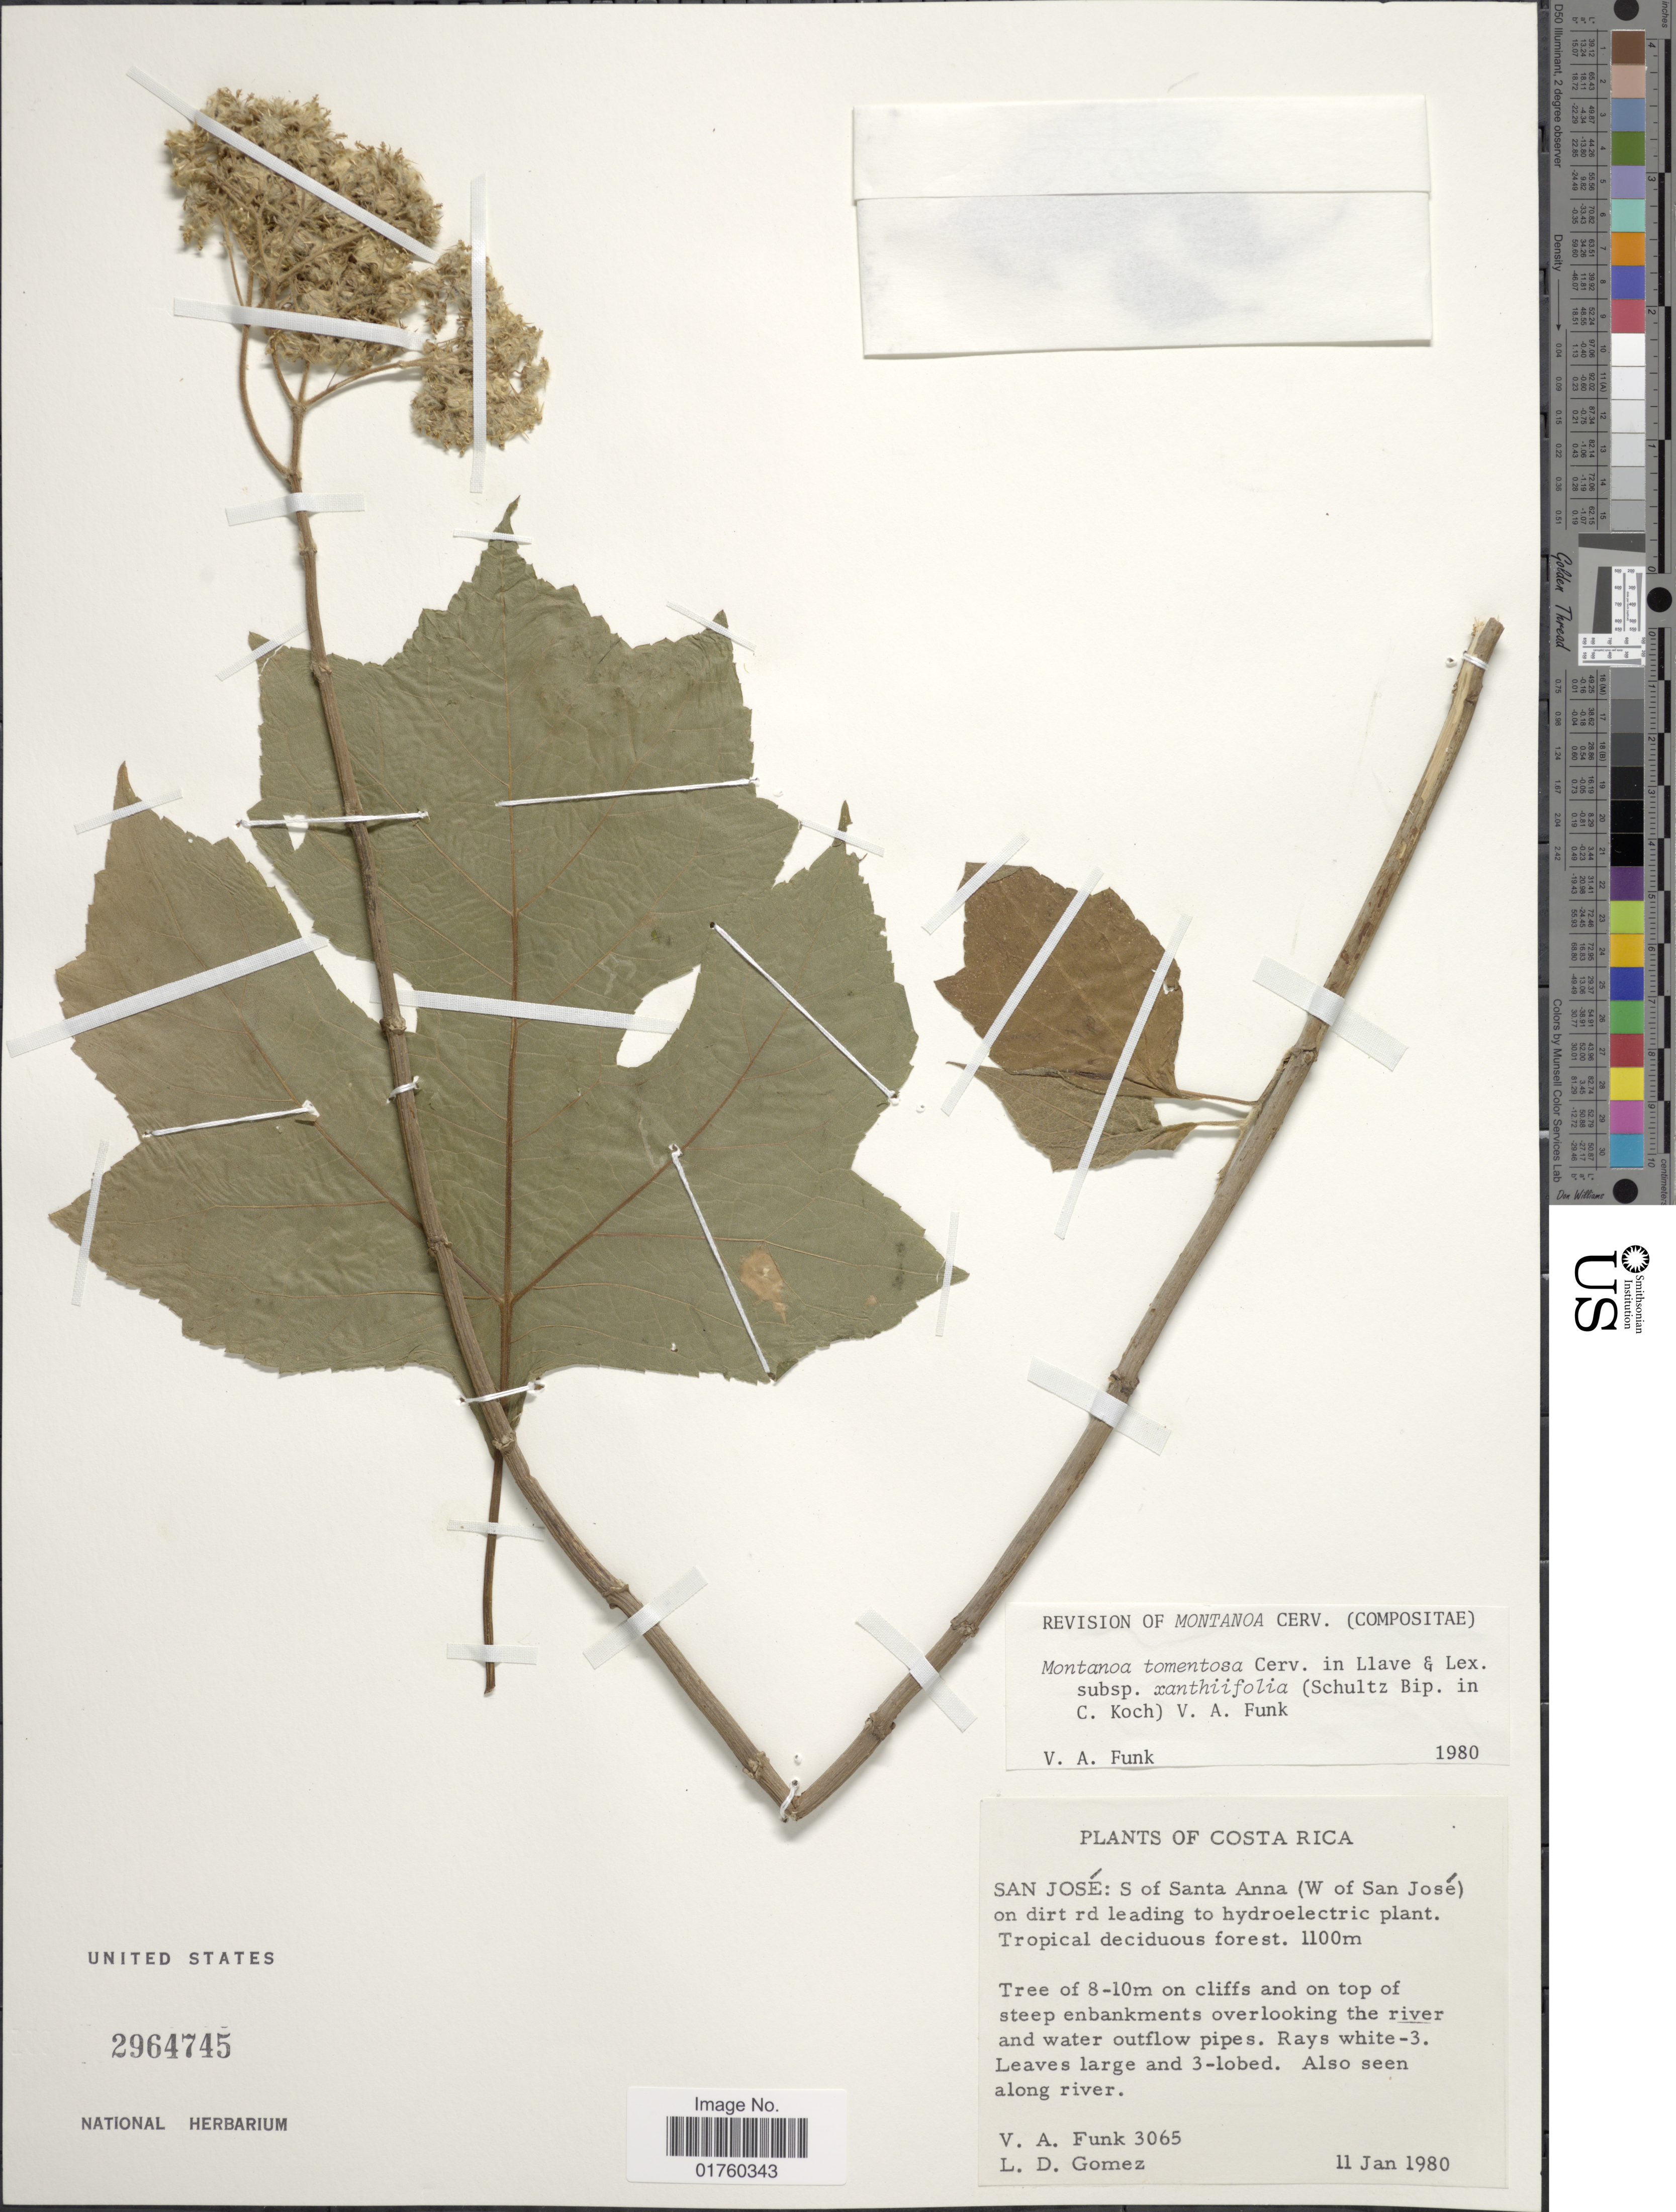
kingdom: Plantae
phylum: Tracheophyta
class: Magnoliopsida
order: Asterales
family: Asteraceae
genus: Montanoa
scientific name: Montanoa tomentosa subsp. xanthiifolia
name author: (Sch. Bip. in C. Koch) V.A. Funk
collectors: V. Funk & L. D. Gómez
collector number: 3065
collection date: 1980-01-11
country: Costa Rica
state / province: San José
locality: S of Santa Anna (W of San Jose) on dirt rd leading to hydroelectric plant.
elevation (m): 1100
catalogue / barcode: US 2964745